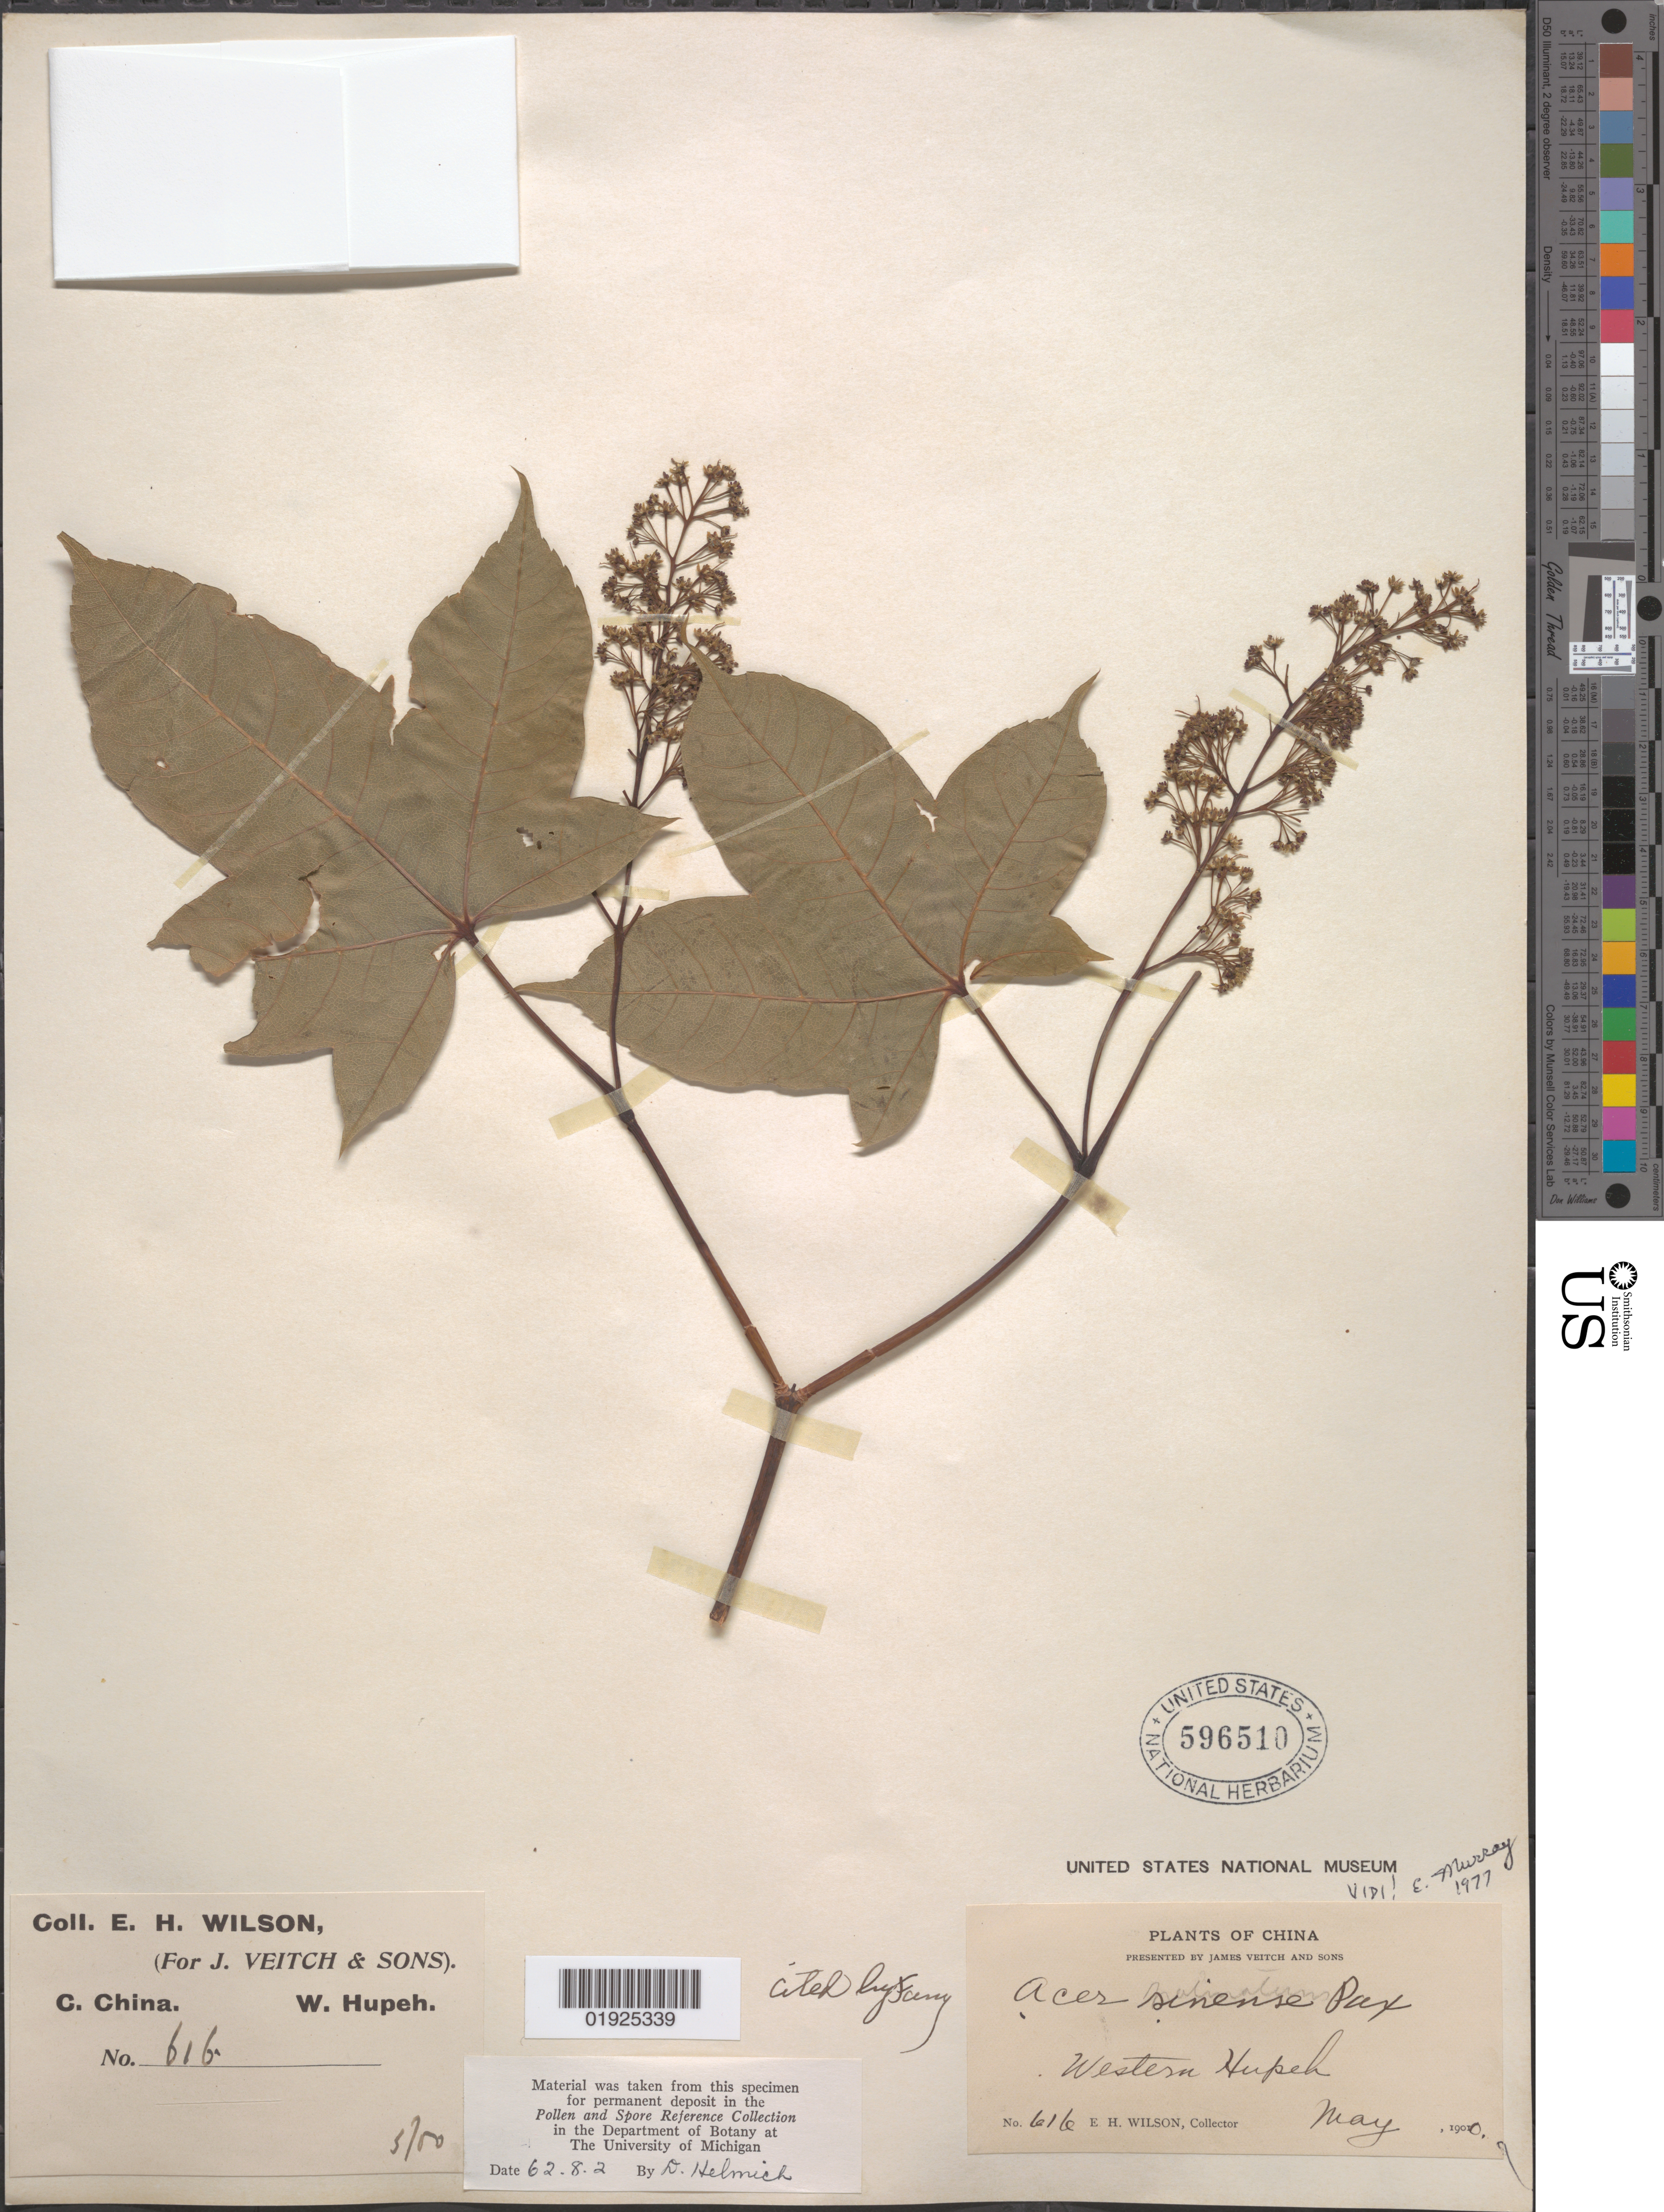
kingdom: Plantae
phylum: Tracheophyta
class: Magnoliopsida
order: Sapindales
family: Sapindaceae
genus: Acer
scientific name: Acer sinense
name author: Pax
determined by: Murray, Edward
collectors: E. H. Wilson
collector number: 616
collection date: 1900-05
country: China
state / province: Hubei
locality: Western Hupeh [Hubei]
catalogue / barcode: US 596510